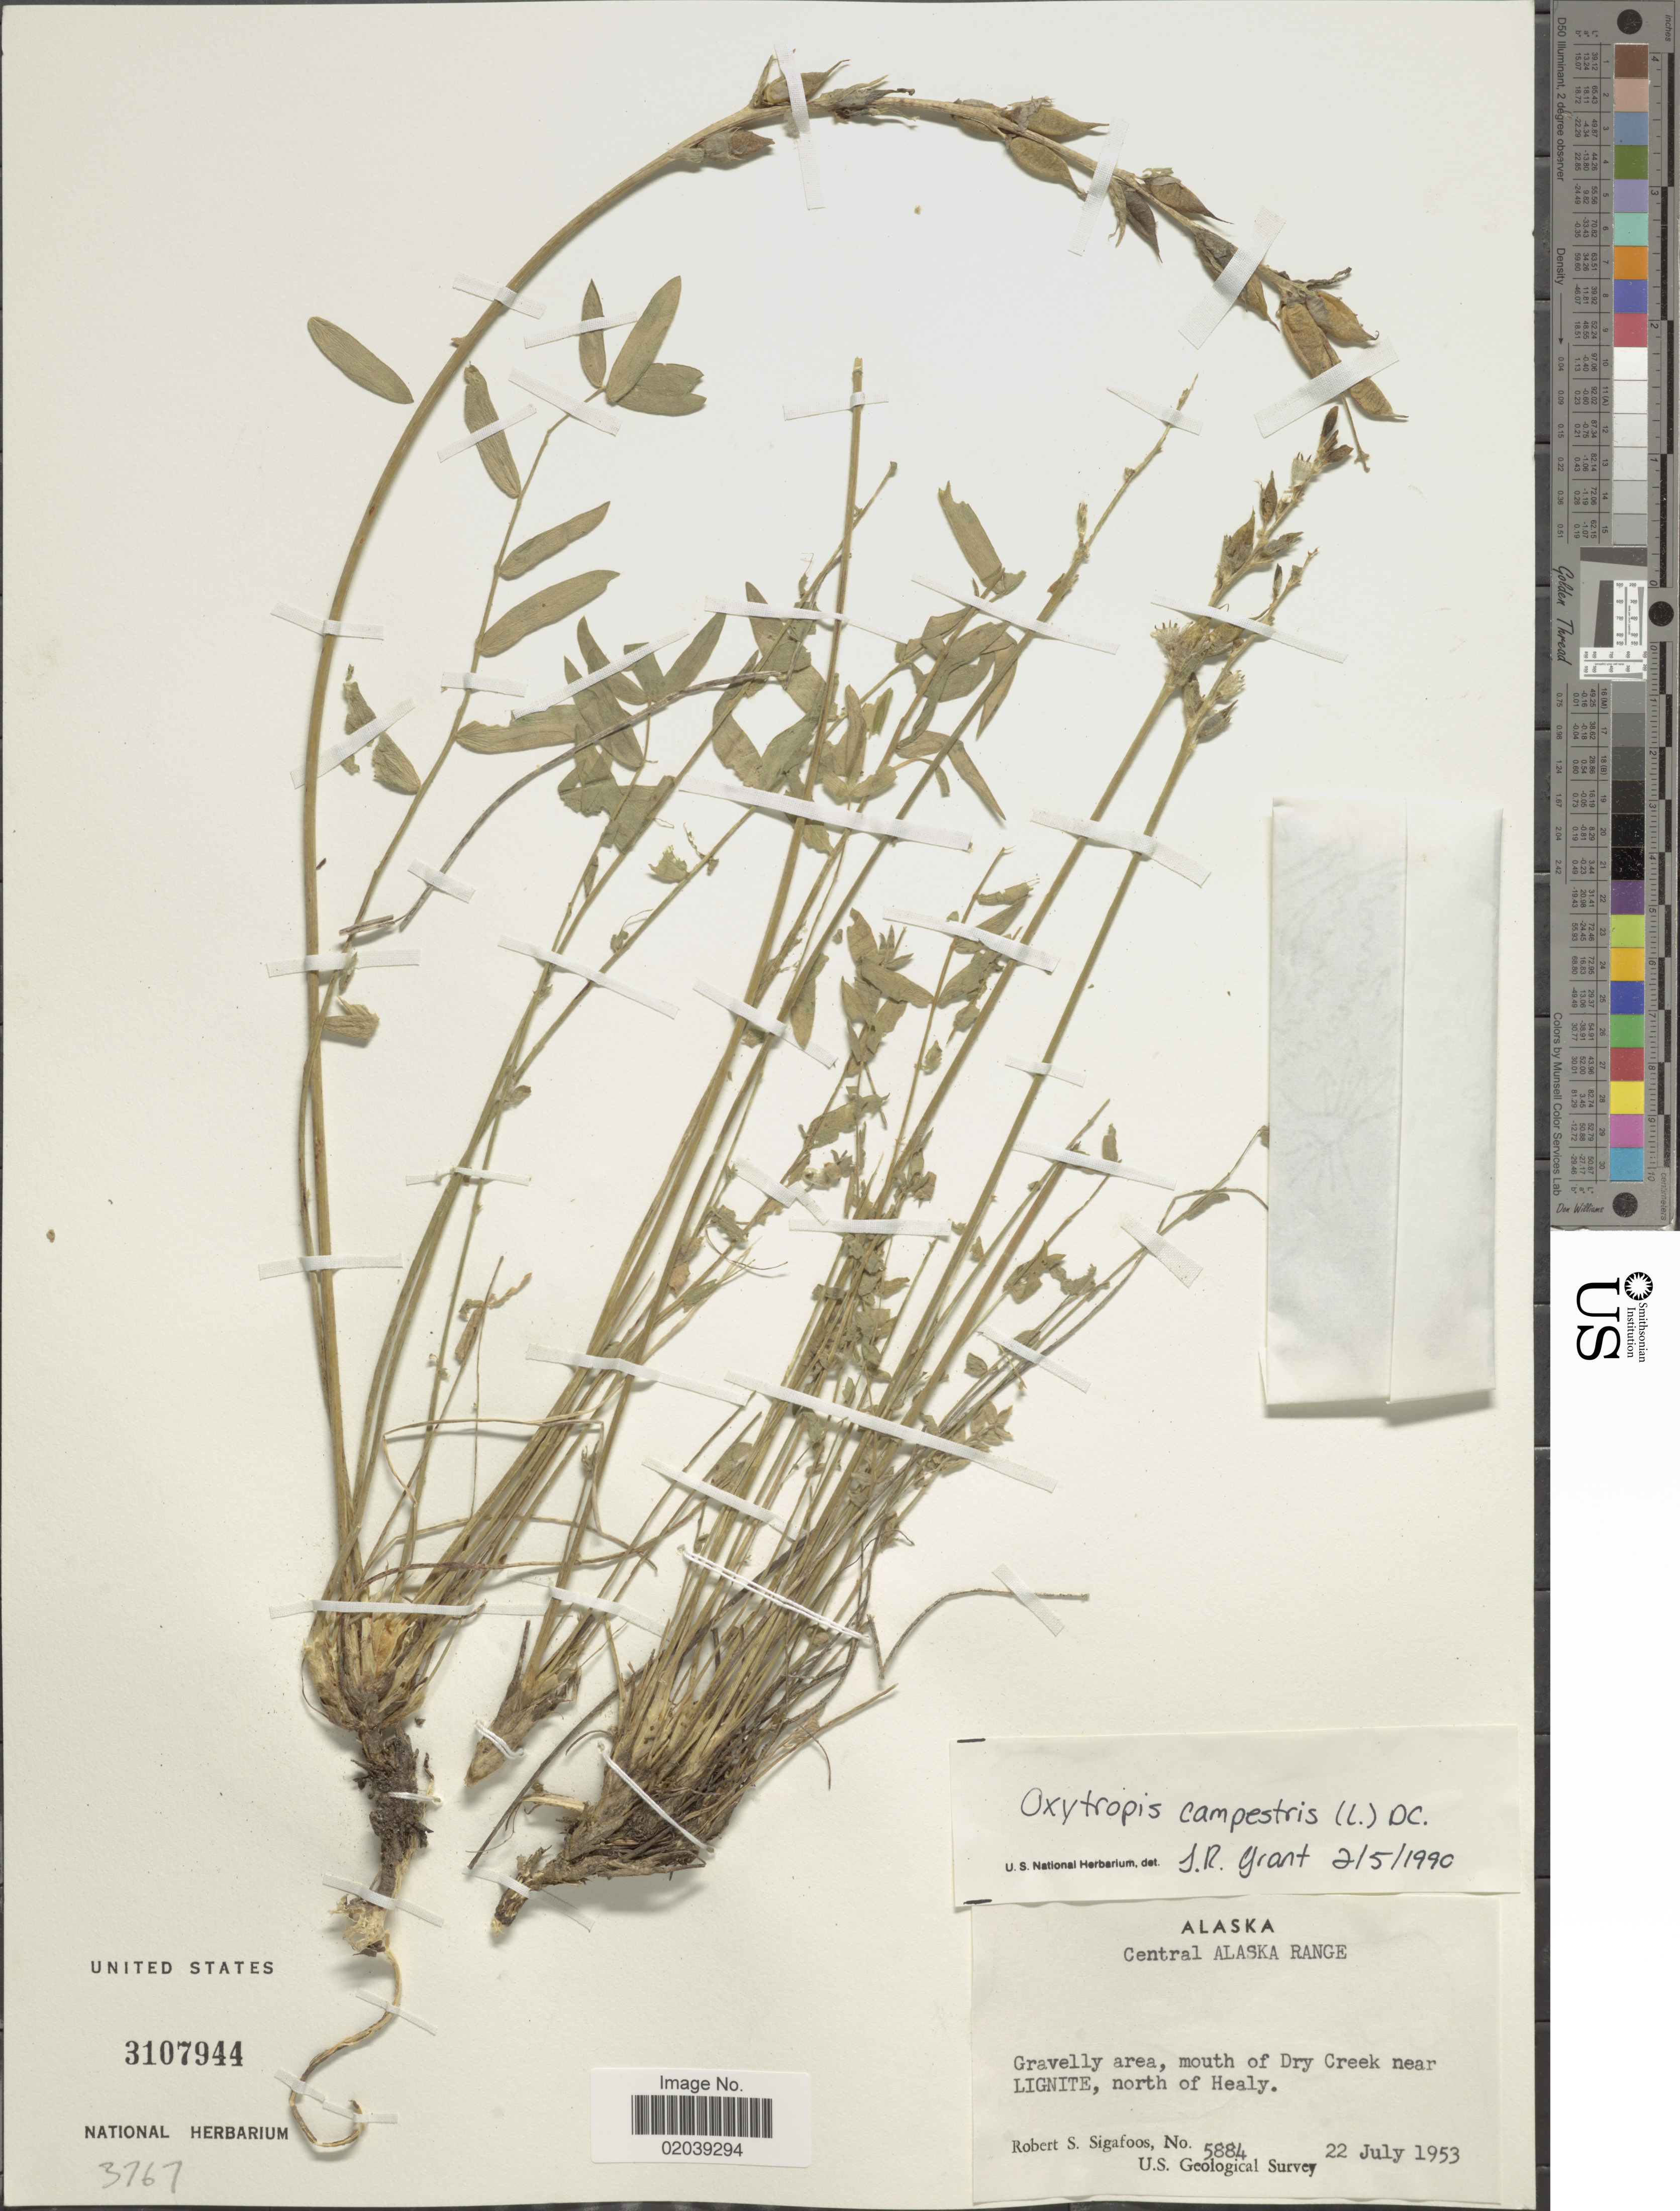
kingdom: Plantae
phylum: Tracheophyta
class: Magnoliopsida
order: Fabales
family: Fabaceae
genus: Oxytropis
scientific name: Oxytropis campestris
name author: (L.) DC.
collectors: R. Sigafoos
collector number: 5884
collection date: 1953-07-22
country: United States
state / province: Alaska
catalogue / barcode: US 3107944